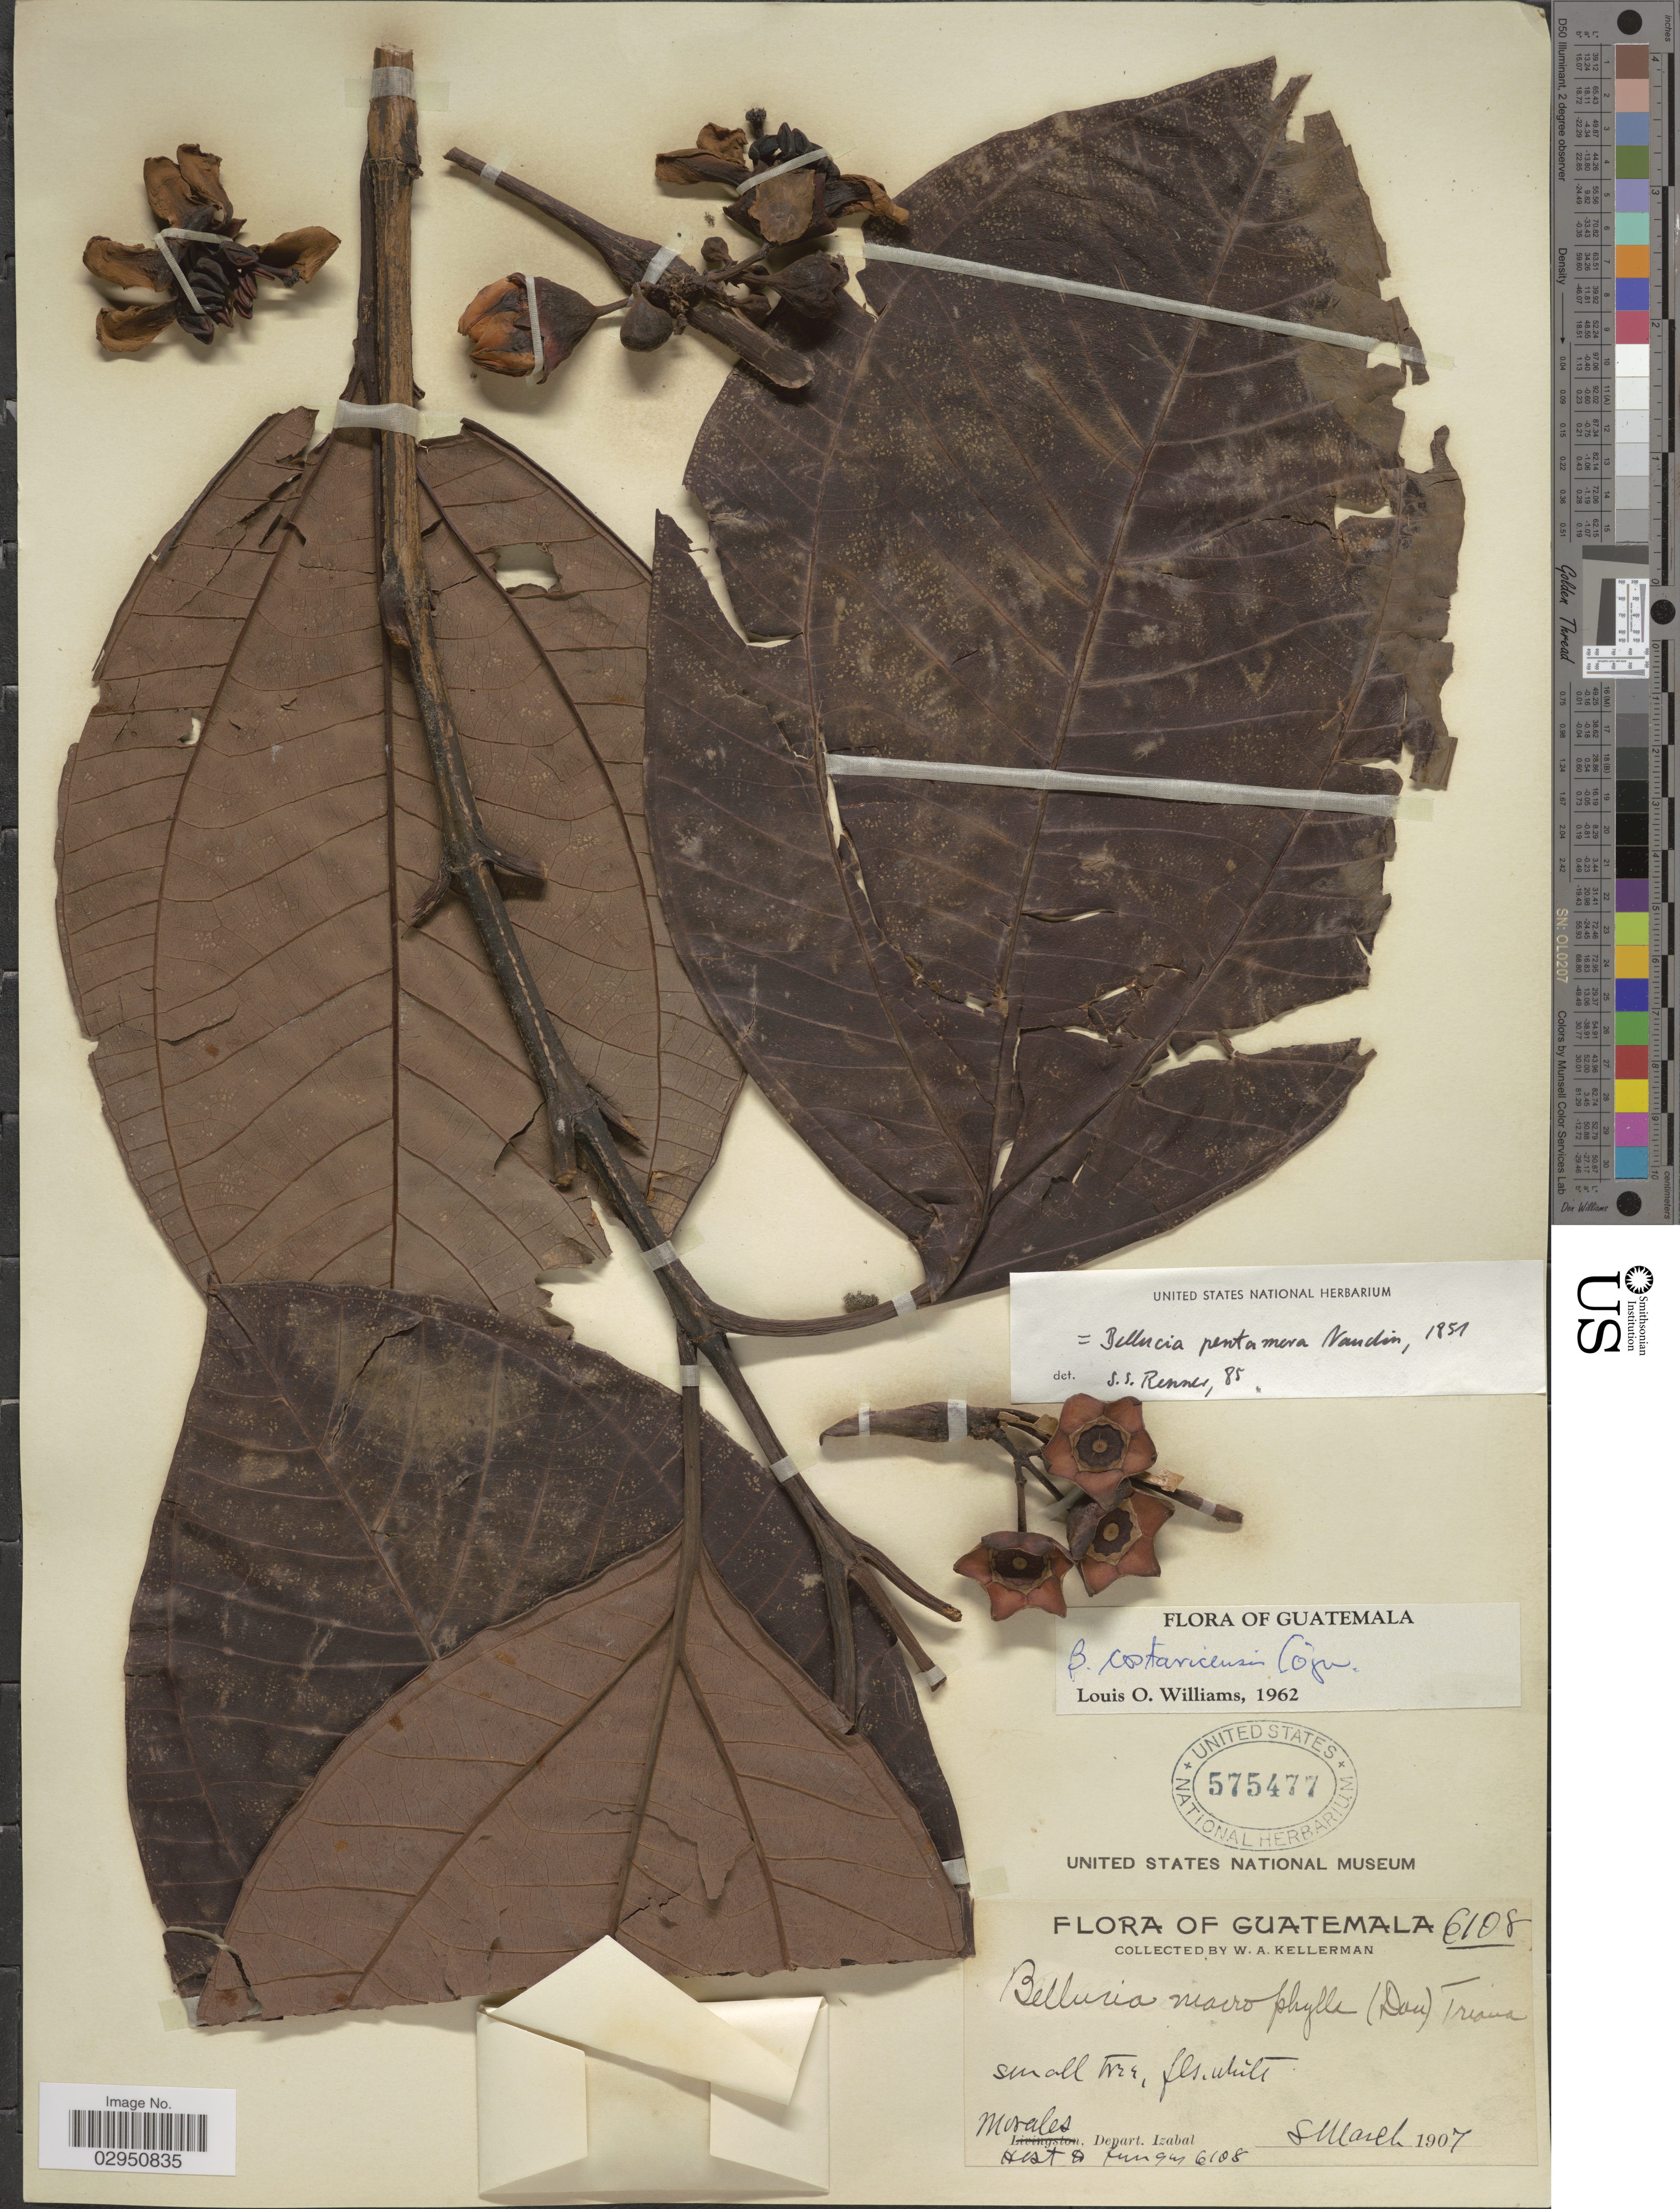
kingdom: Plantae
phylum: Tracheophyta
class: Magnoliopsida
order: Myrtales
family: Melastomataceae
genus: Bellucia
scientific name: Bellucia pentamera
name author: Naudin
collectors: W. Kellerman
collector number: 6108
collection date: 1907-03-08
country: Guatemala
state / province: Izabal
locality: Morales, Depart. Izabal.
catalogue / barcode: US 575477